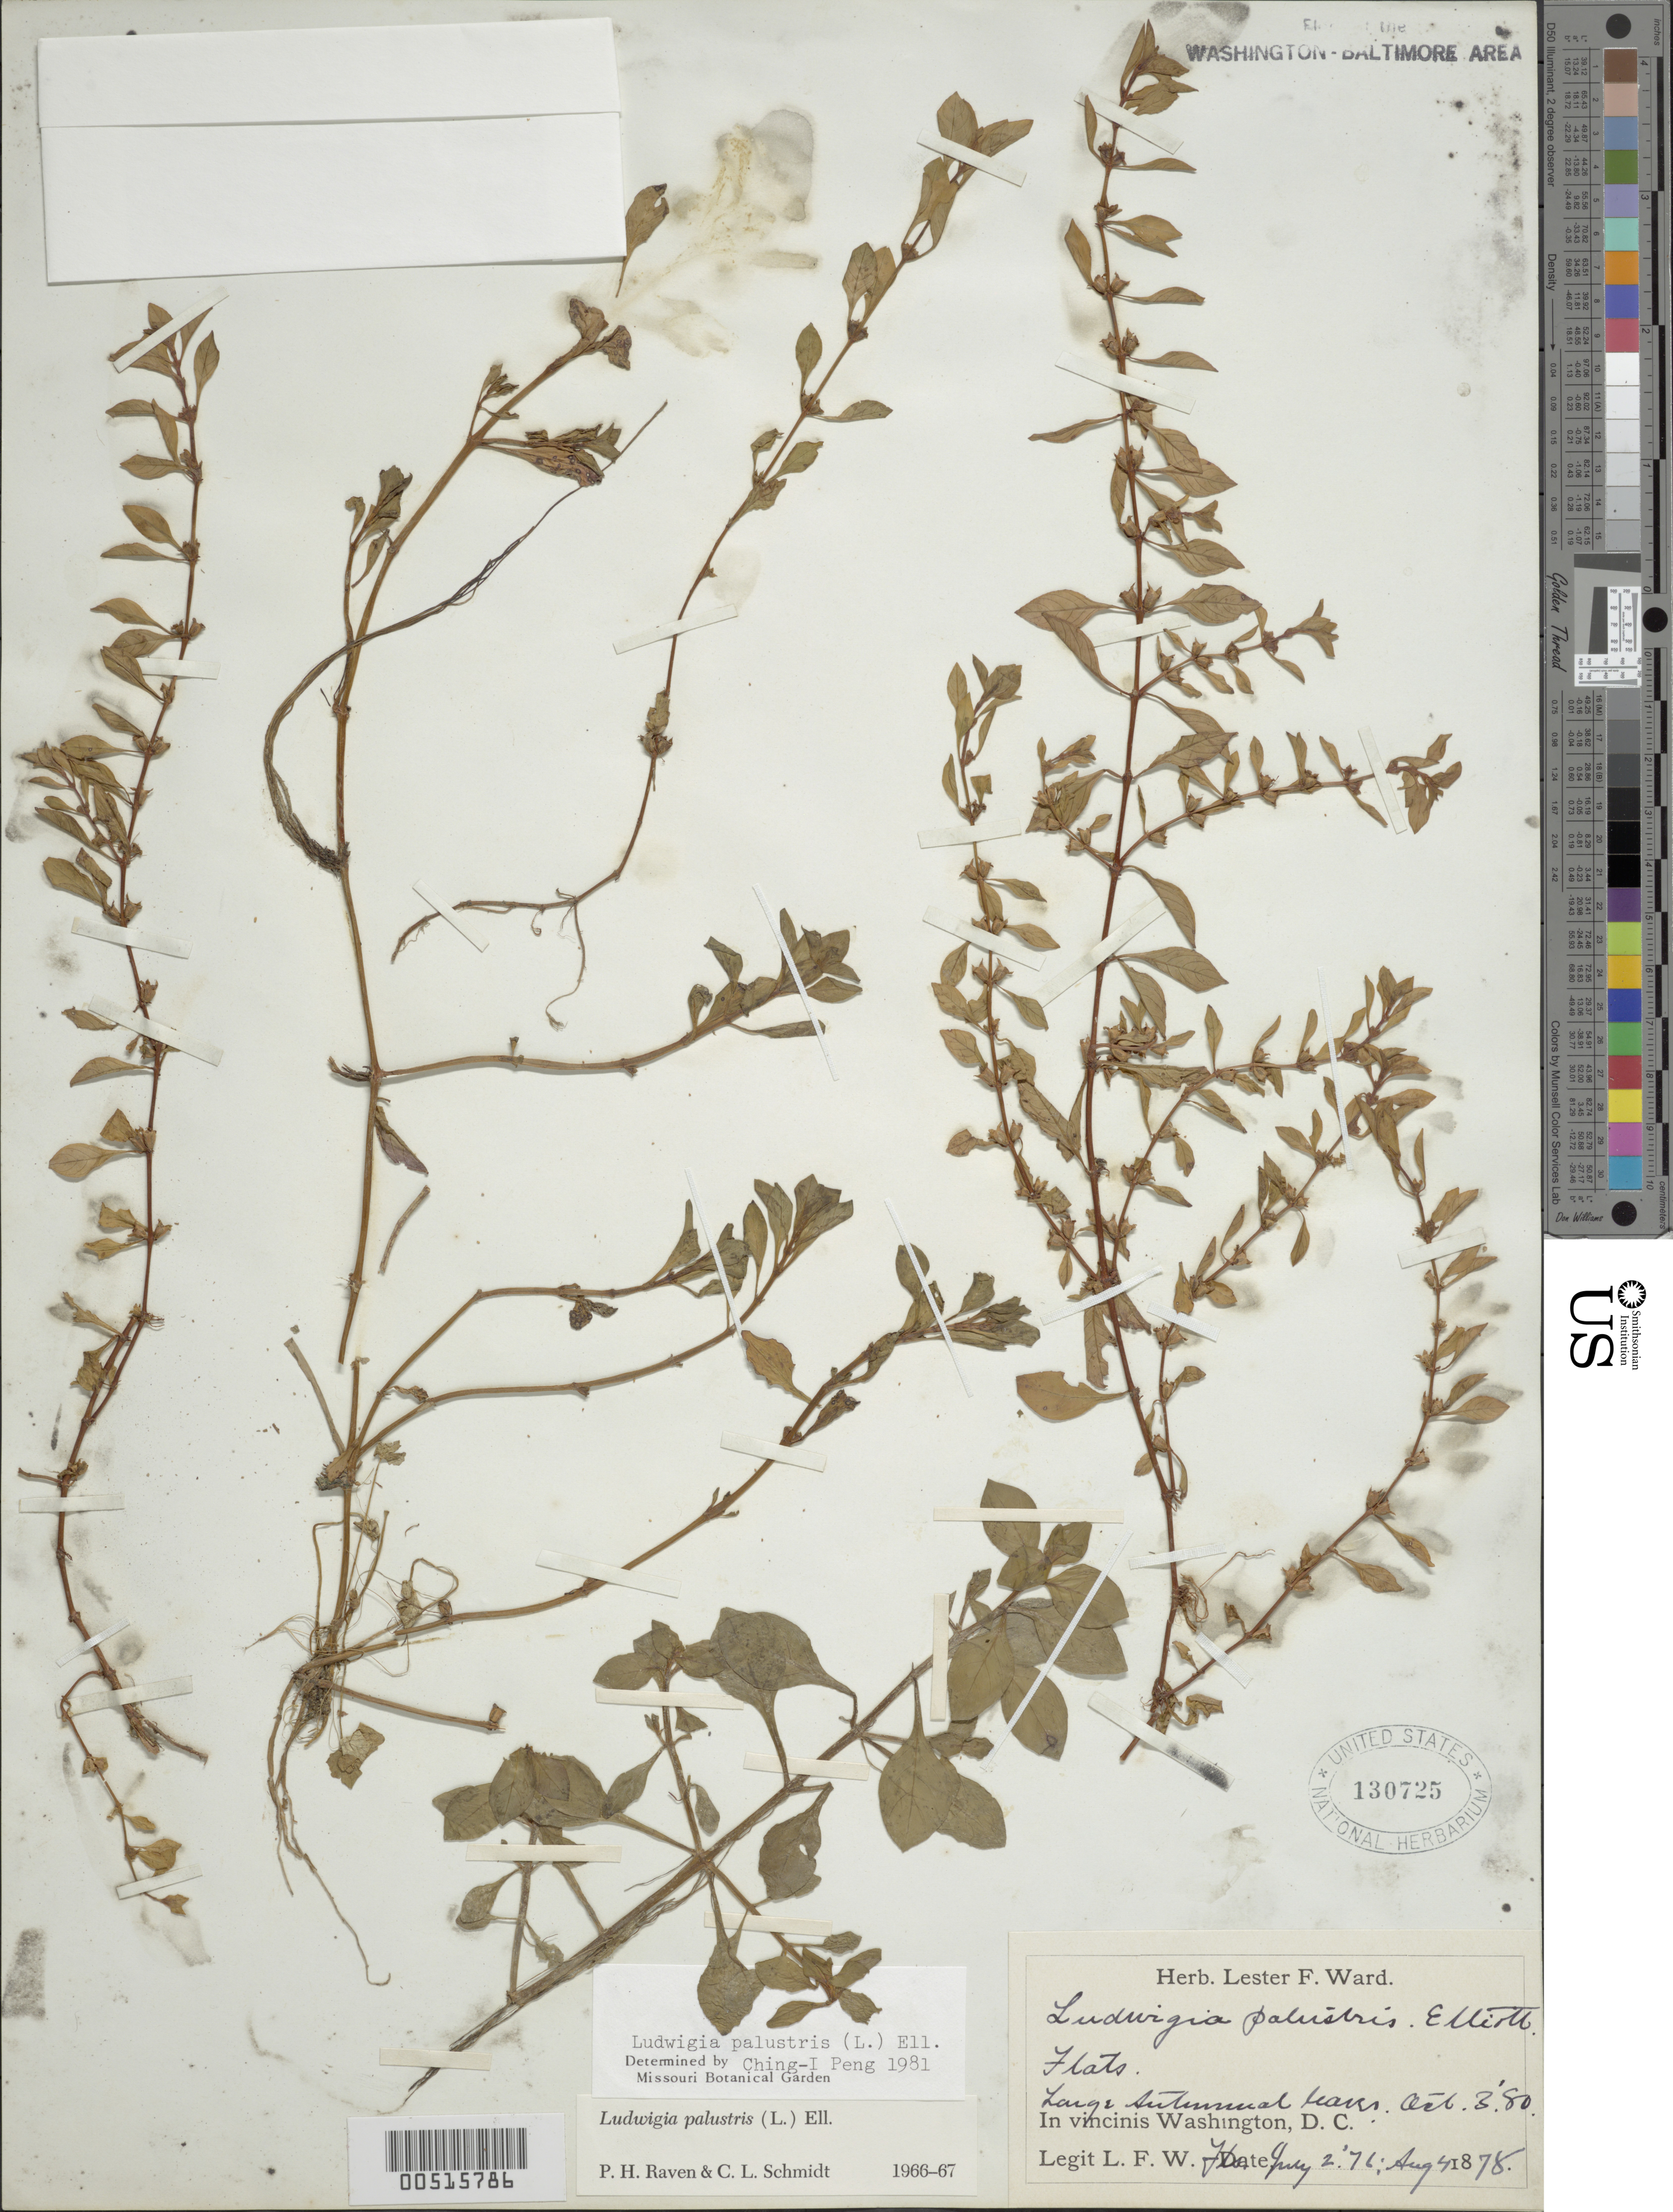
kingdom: Plantae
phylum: Tracheophyta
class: Magnoliopsida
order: Myrtales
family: Onagraceae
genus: Ludwigia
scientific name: Ludwigia palustris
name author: (L.) Elliott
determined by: Peng, C. I.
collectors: L. F. Ward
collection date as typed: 02 Jul 1878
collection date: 1878-07-02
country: United States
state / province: District of Columbia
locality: Washington area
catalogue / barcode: US 130725